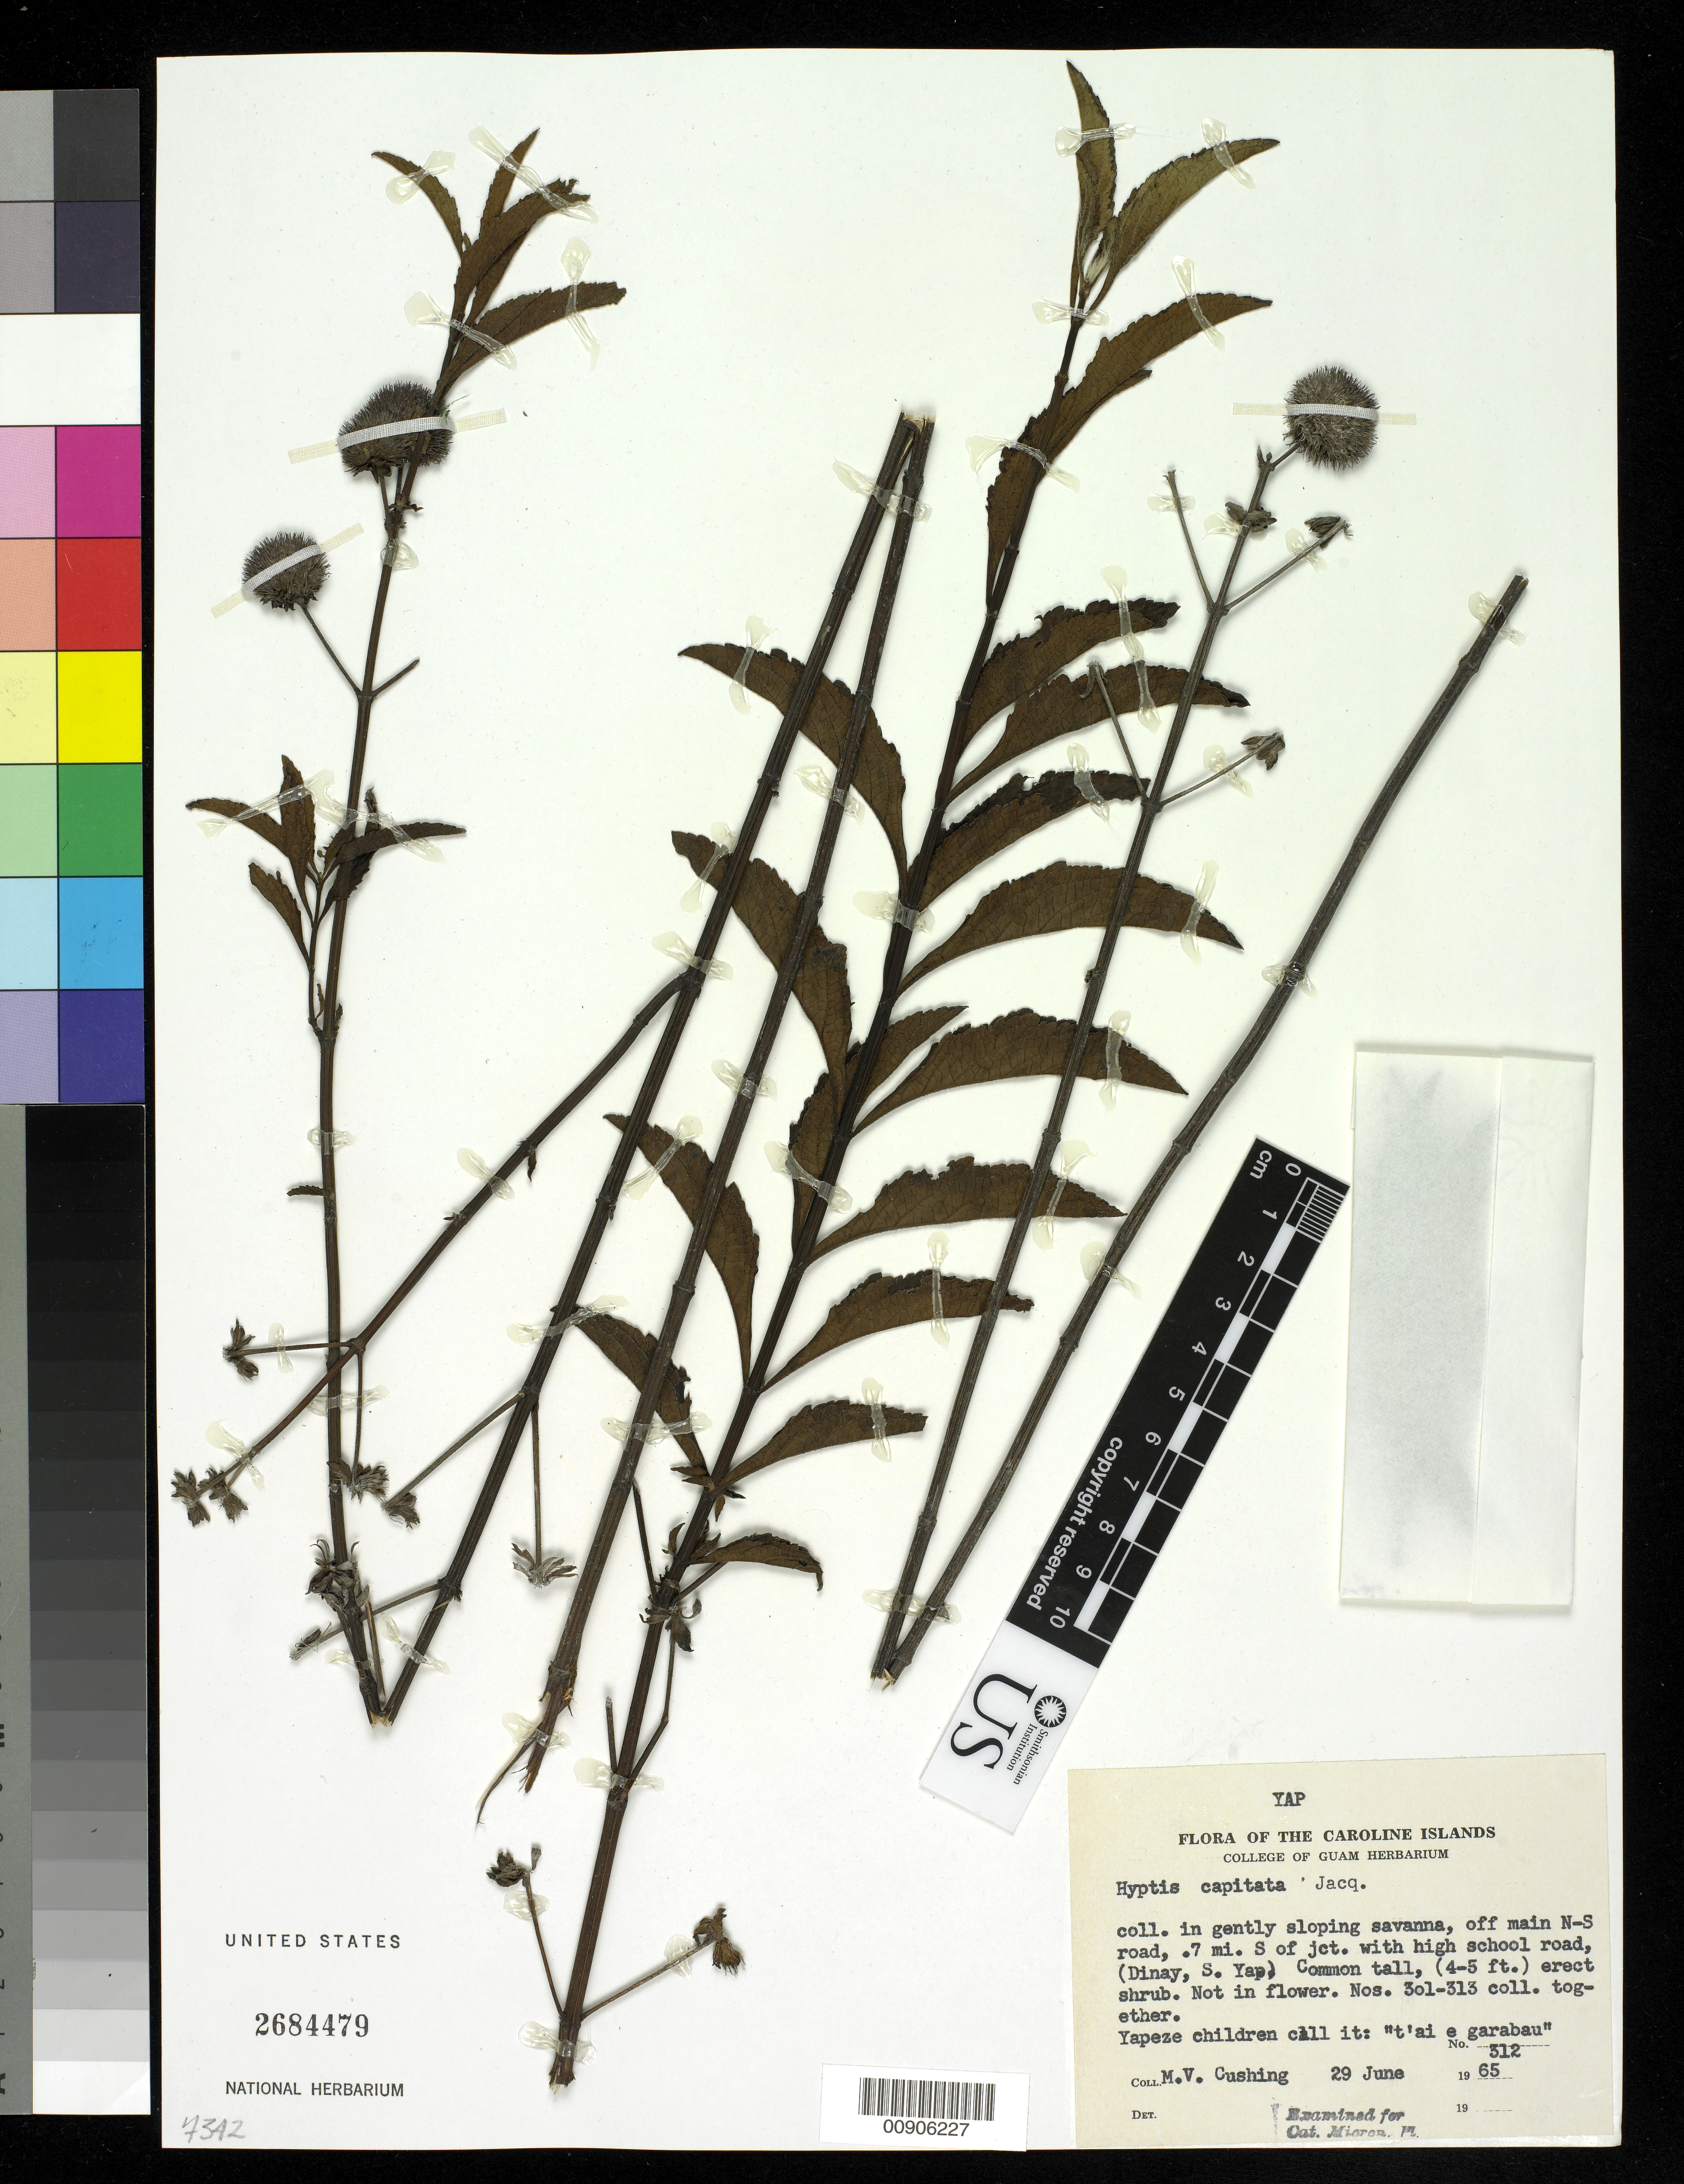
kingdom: Plantae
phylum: Tracheophyta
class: Magnoliopsida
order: Lamiales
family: Lamiaceae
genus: Hyptis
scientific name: Hyptis capitata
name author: Jacq.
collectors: M. V. Cushing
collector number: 312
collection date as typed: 29 Jun 1965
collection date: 1965-06-29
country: Micronesia, Federated States of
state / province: Yap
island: Yap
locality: Collected in gently sloping savanna, off main N-S road, 0.7 miles south of junction with high school road; Dinay, South Yap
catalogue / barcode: US 2684479